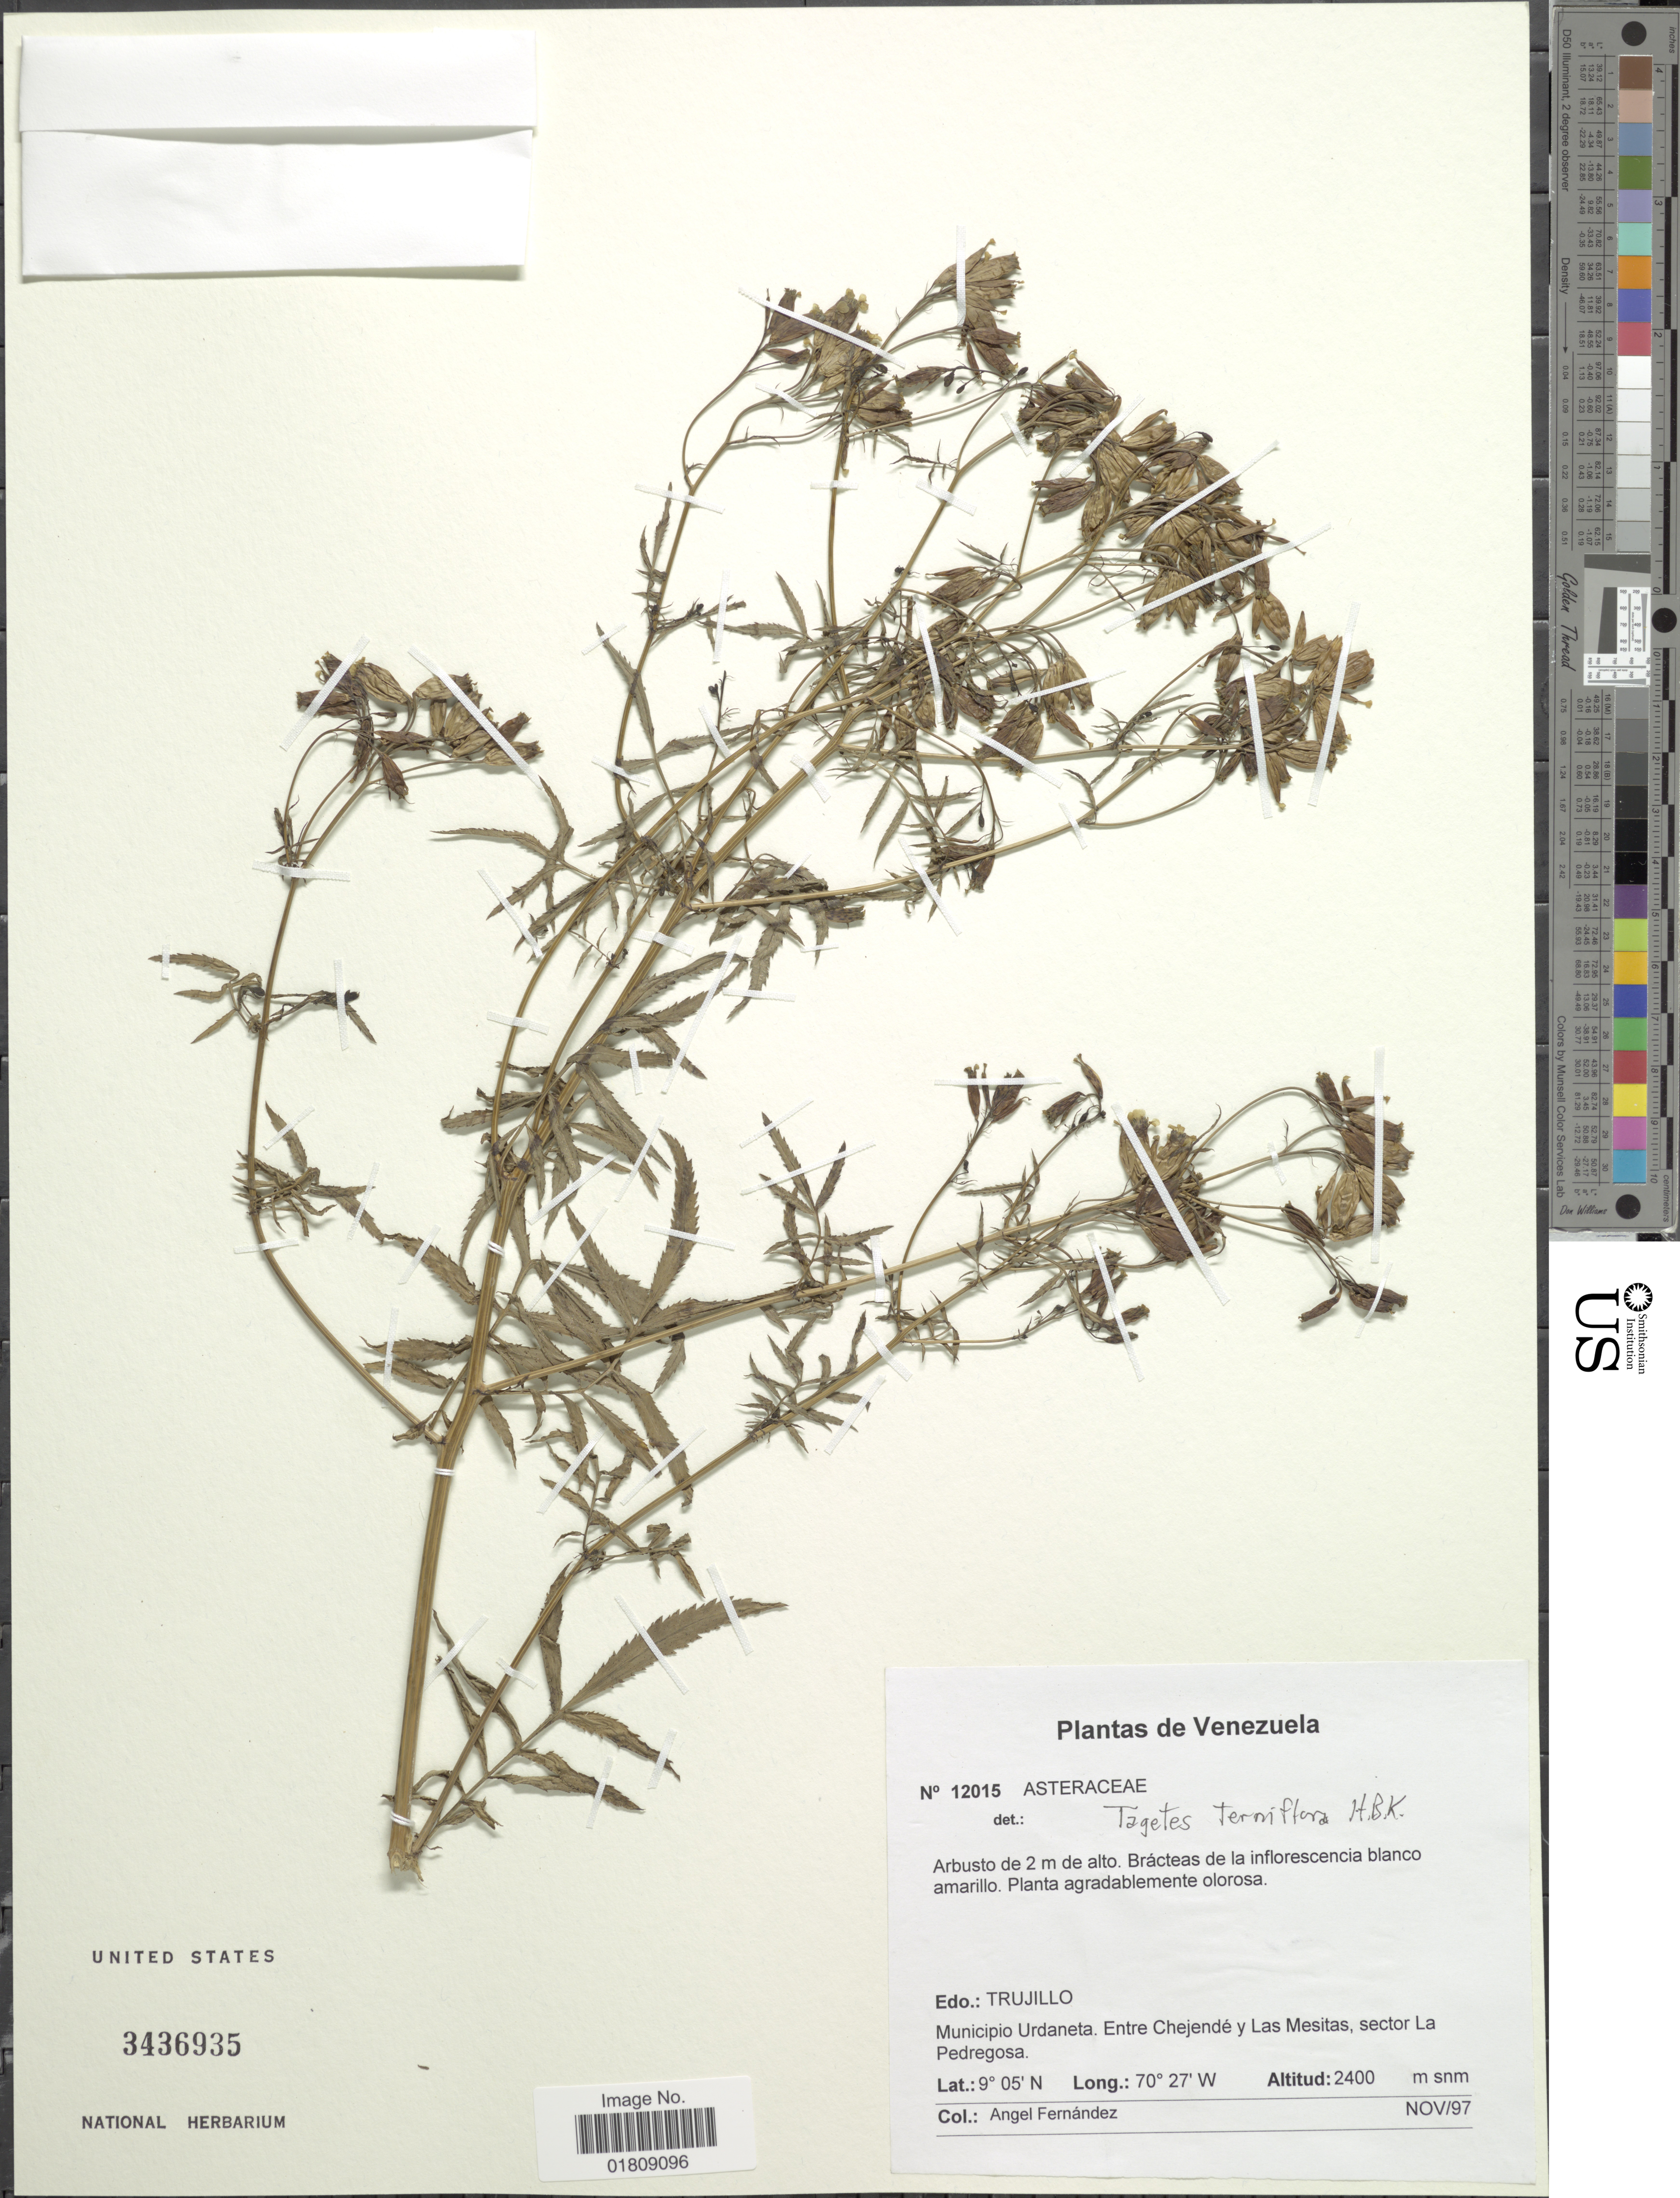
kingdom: Plantae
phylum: Tracheophyta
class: Magnoliopsida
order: Asterales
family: Asteraceae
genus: Tagetes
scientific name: Tagetes terniflora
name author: Kunth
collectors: Á. Fernández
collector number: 12015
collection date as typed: Transcribed d/m/y: /11/97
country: Venezuela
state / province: Trujillo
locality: Municipio Urdaneta, entre Chejende y Las Mesitas, sector La Pedregosa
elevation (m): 2400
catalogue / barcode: US 3436935